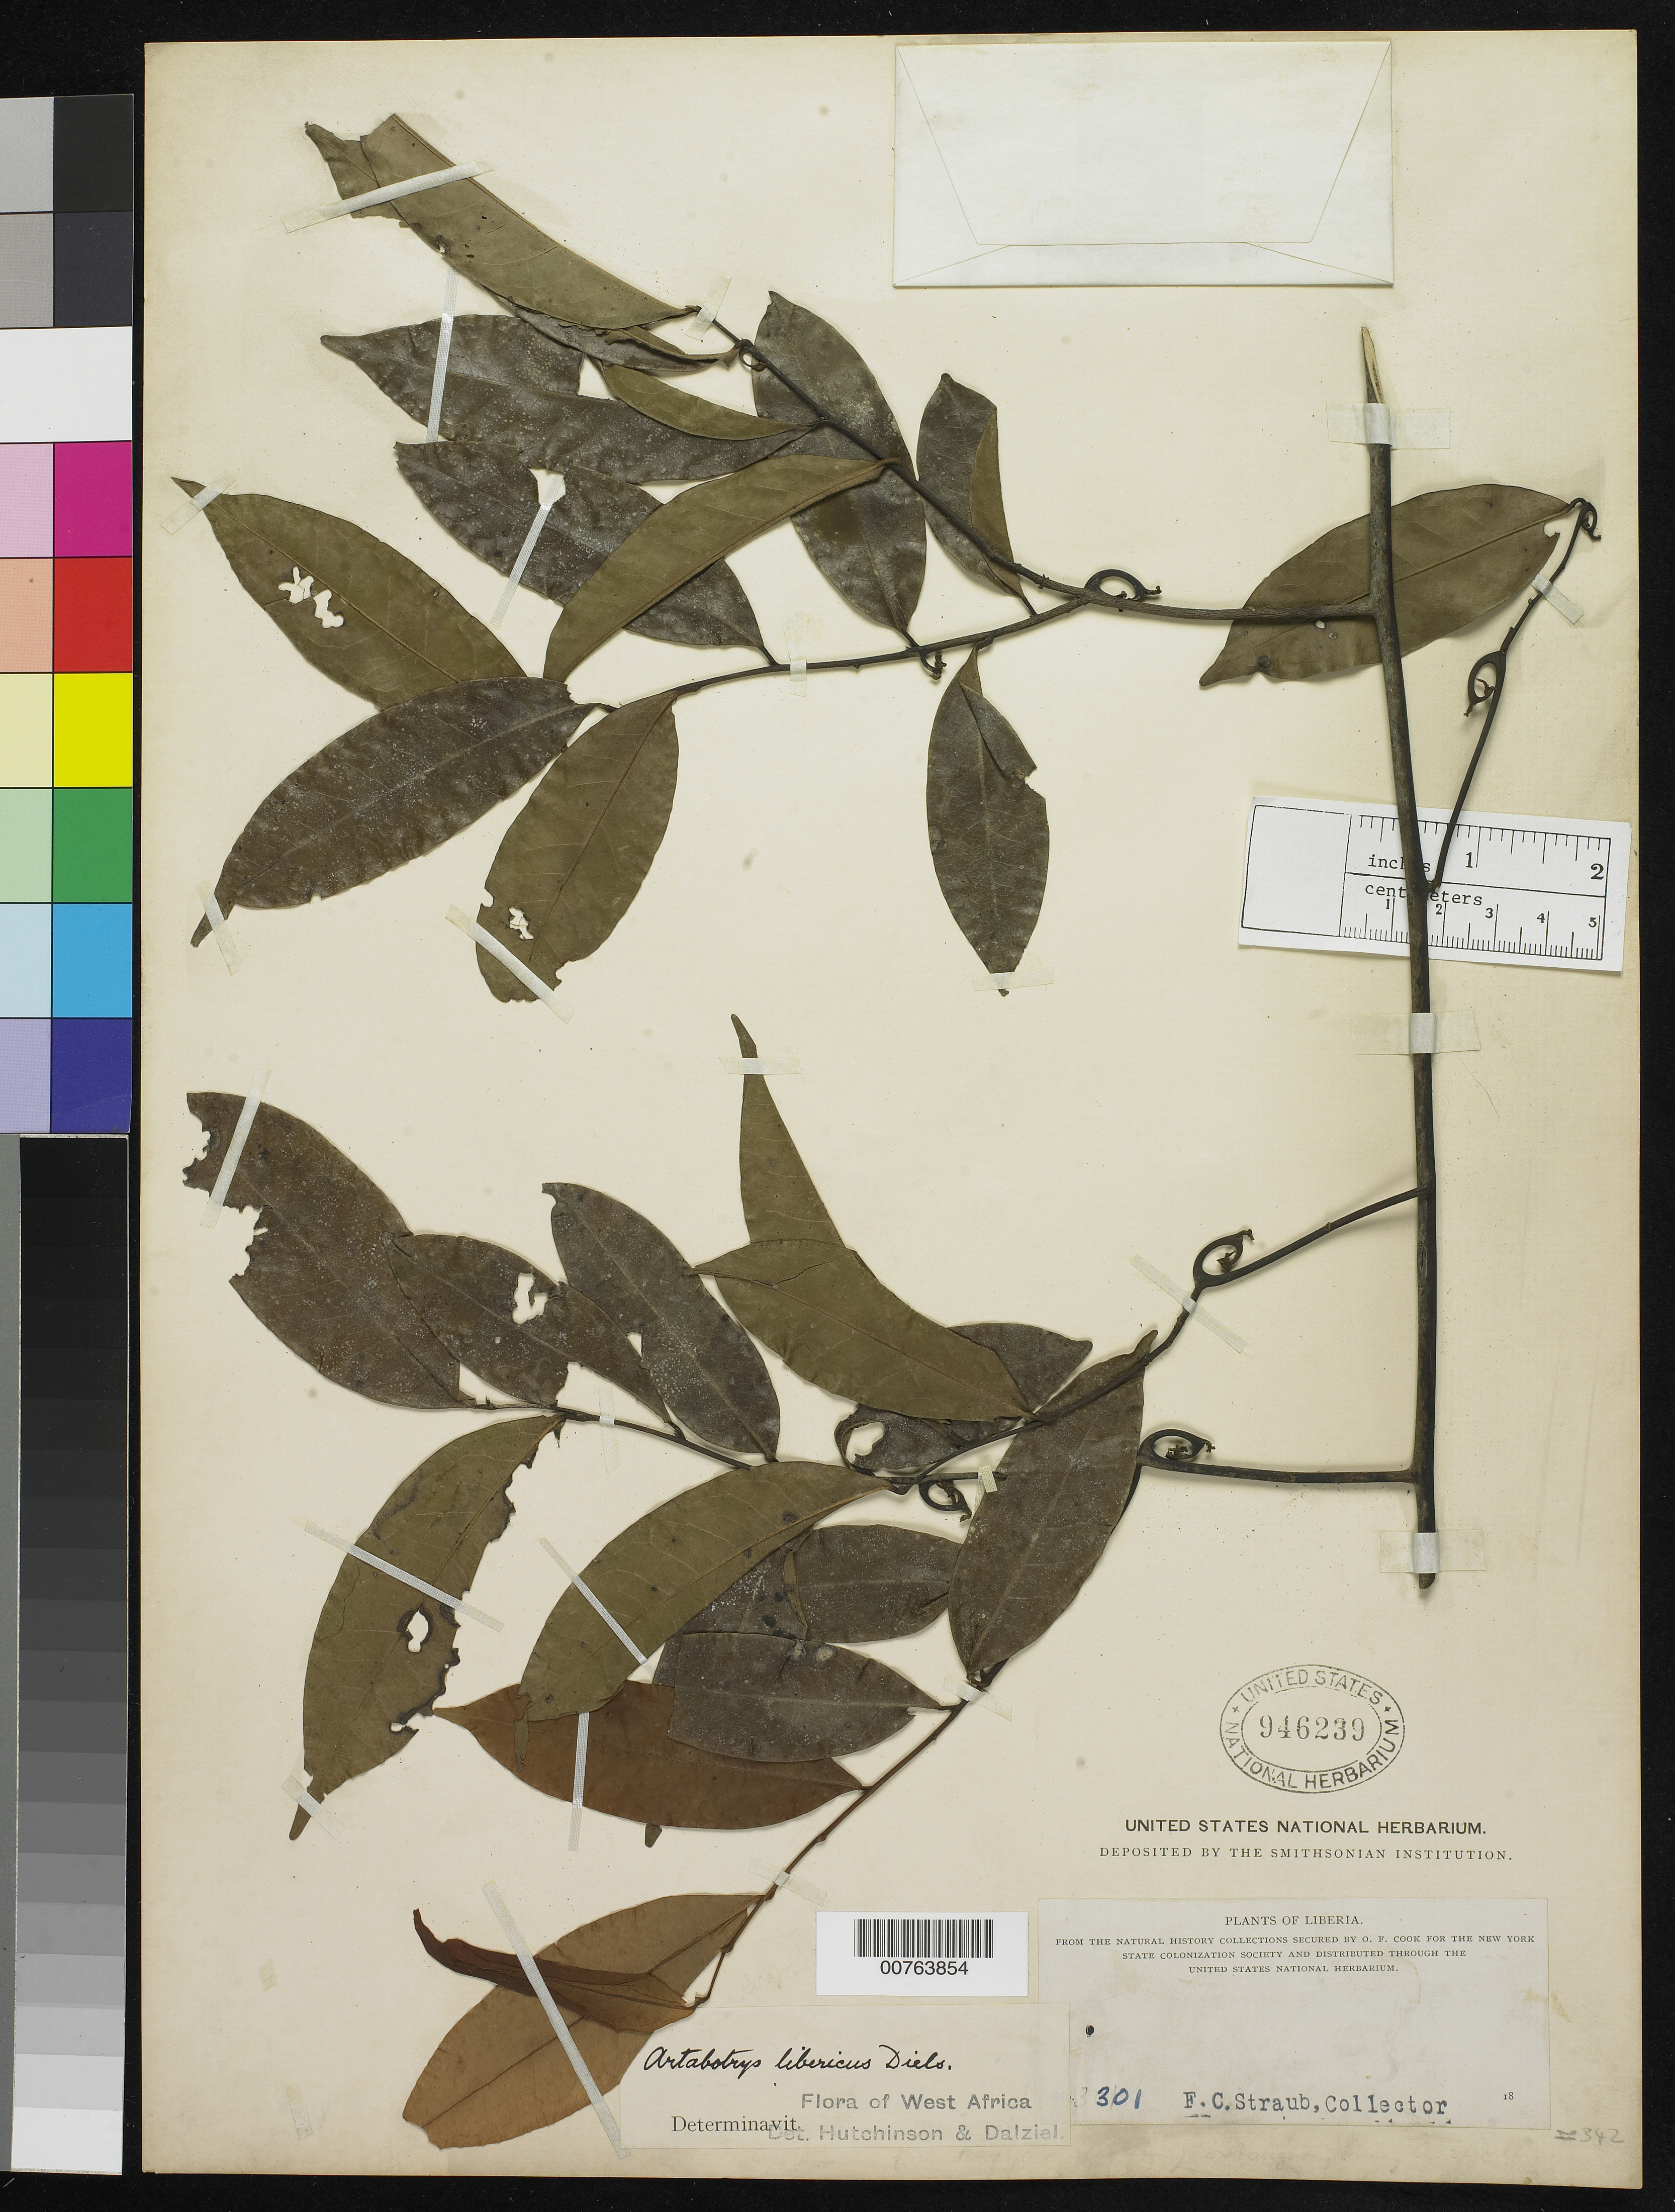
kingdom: Plantae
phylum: Tracheophyta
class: Magnoliopsida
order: Magnoliales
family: Annonaceae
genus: Artabotrys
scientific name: Artabotrys libericus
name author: Diels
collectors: F. Straub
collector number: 301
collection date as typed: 18--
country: Liberia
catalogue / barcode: US 946230